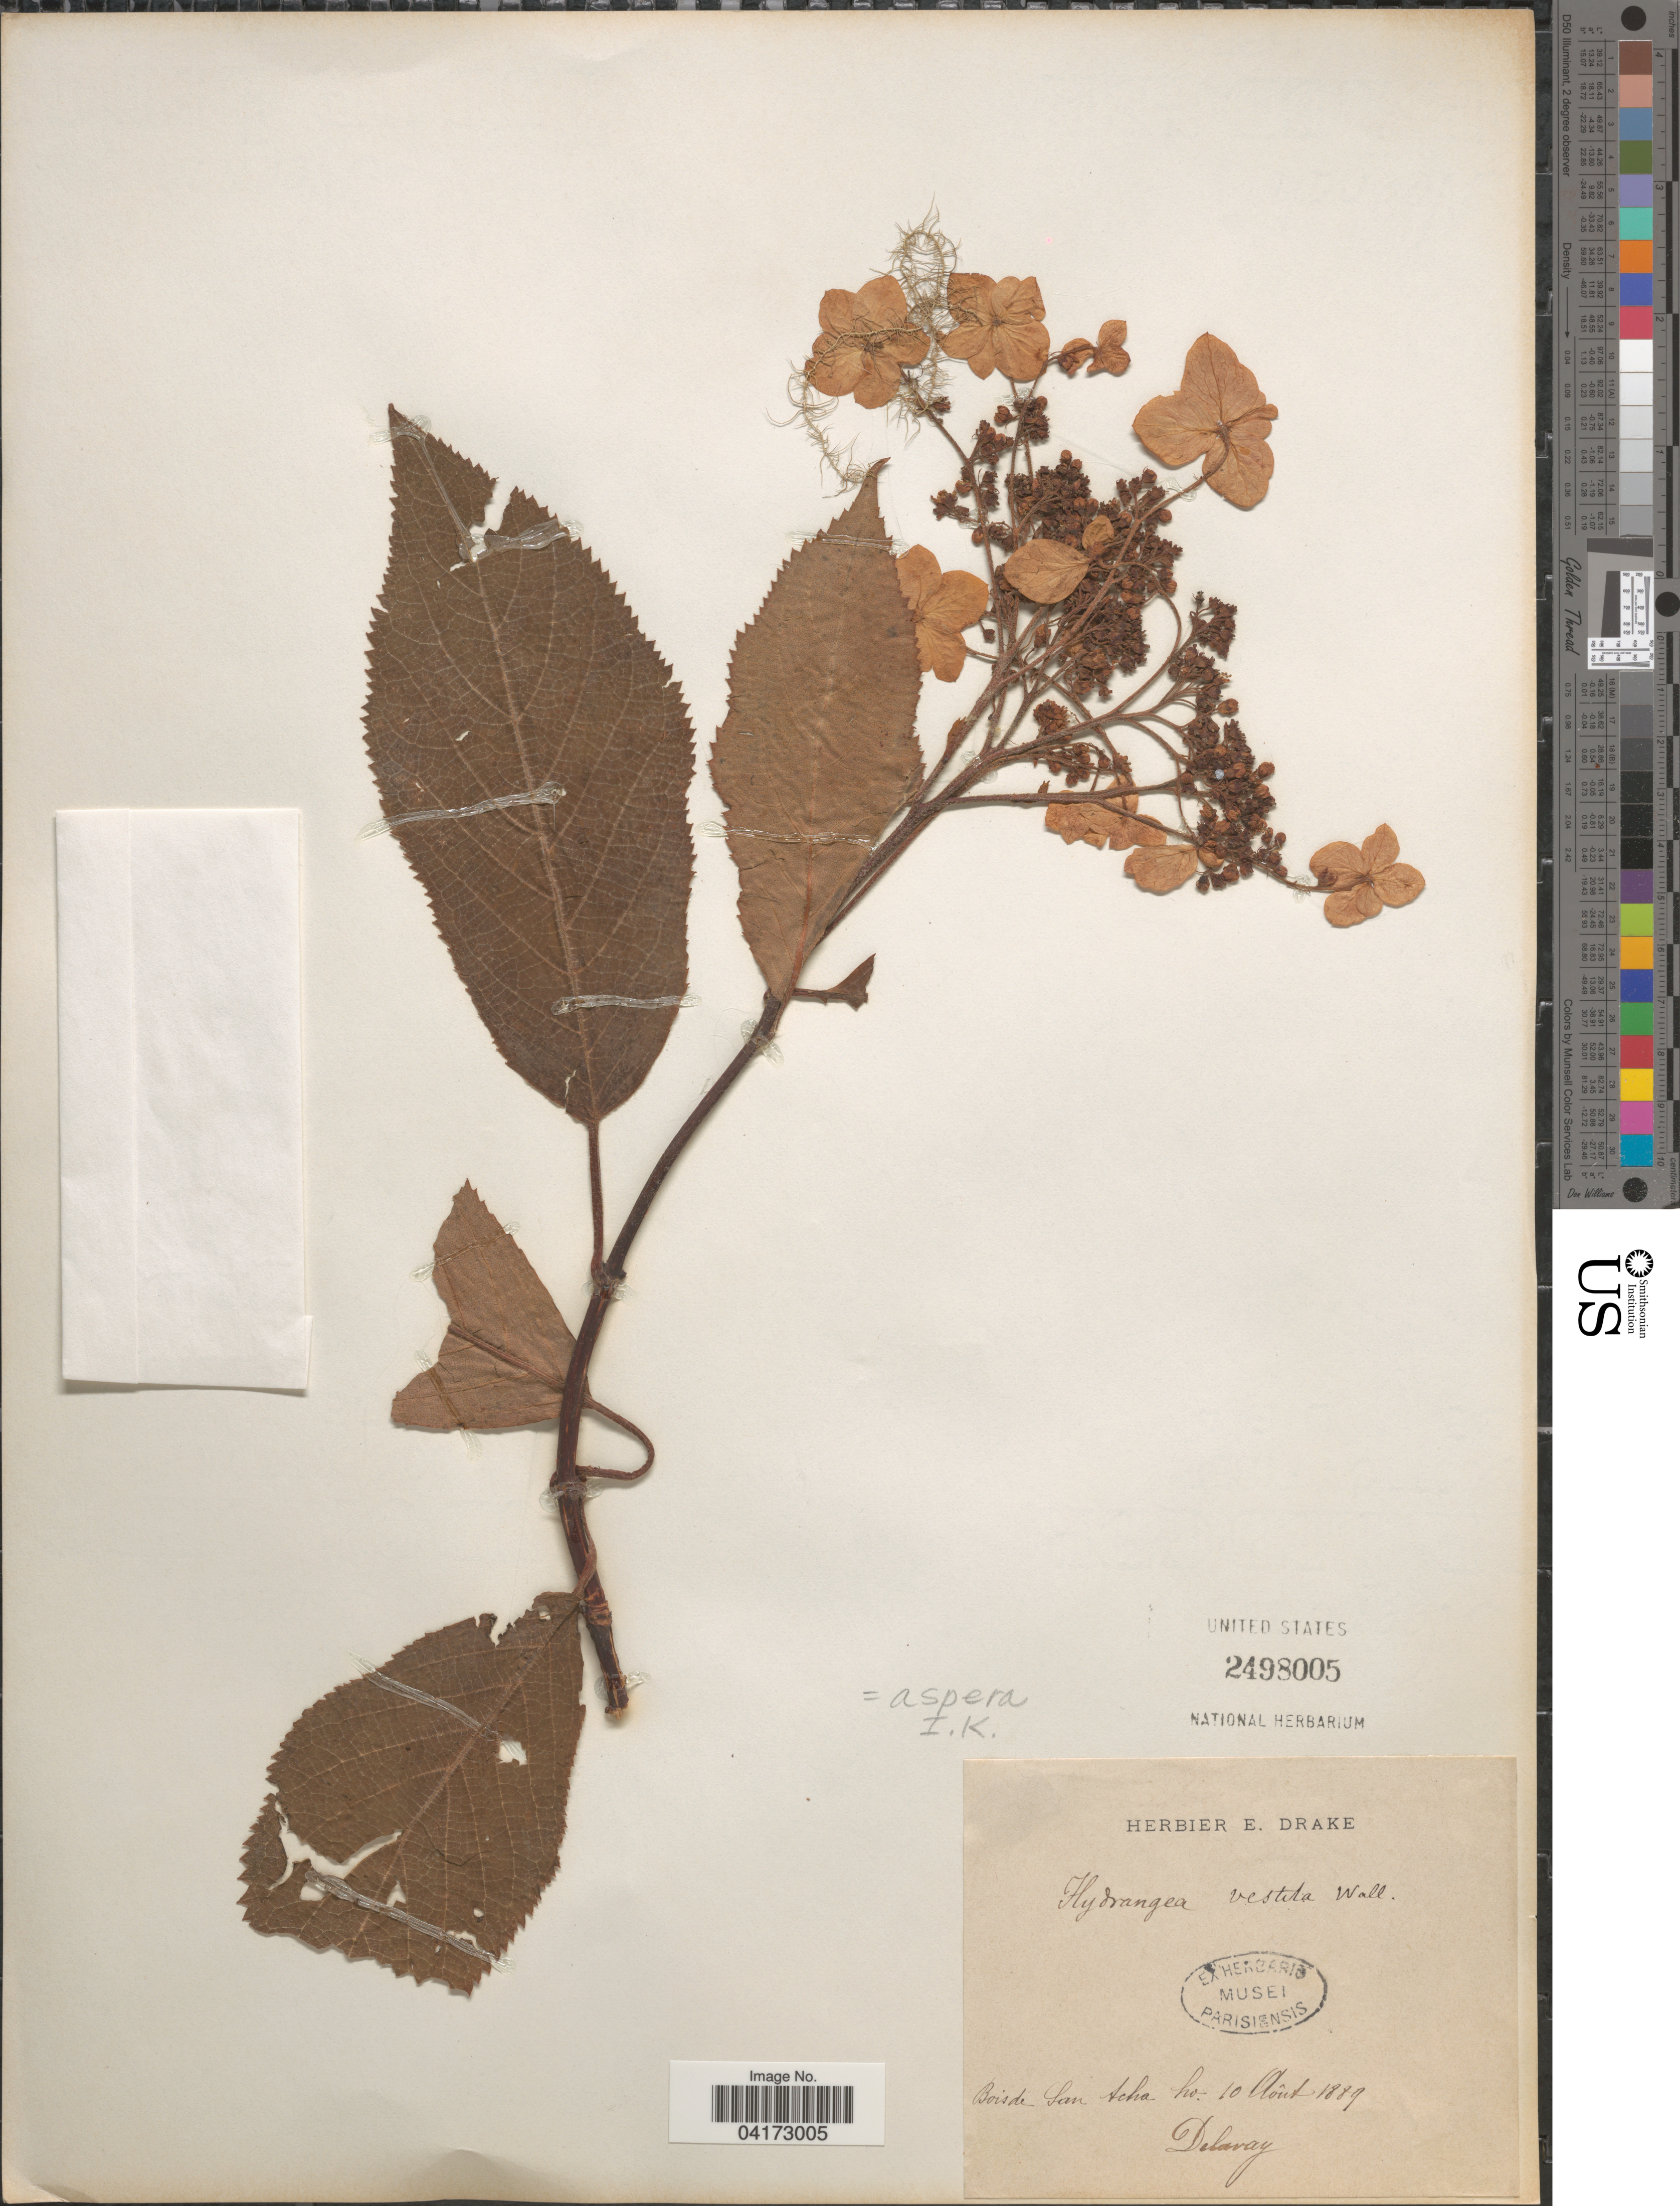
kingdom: Plantae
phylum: Tracheophyta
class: Magnoliopsida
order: Cornales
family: Hydrangeaceae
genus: Hydrangea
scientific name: Hydrangea vestita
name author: Wall.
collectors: Delavay, --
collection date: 1889-08-10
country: China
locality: Bois de San Tcha ho.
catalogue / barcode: US 249805